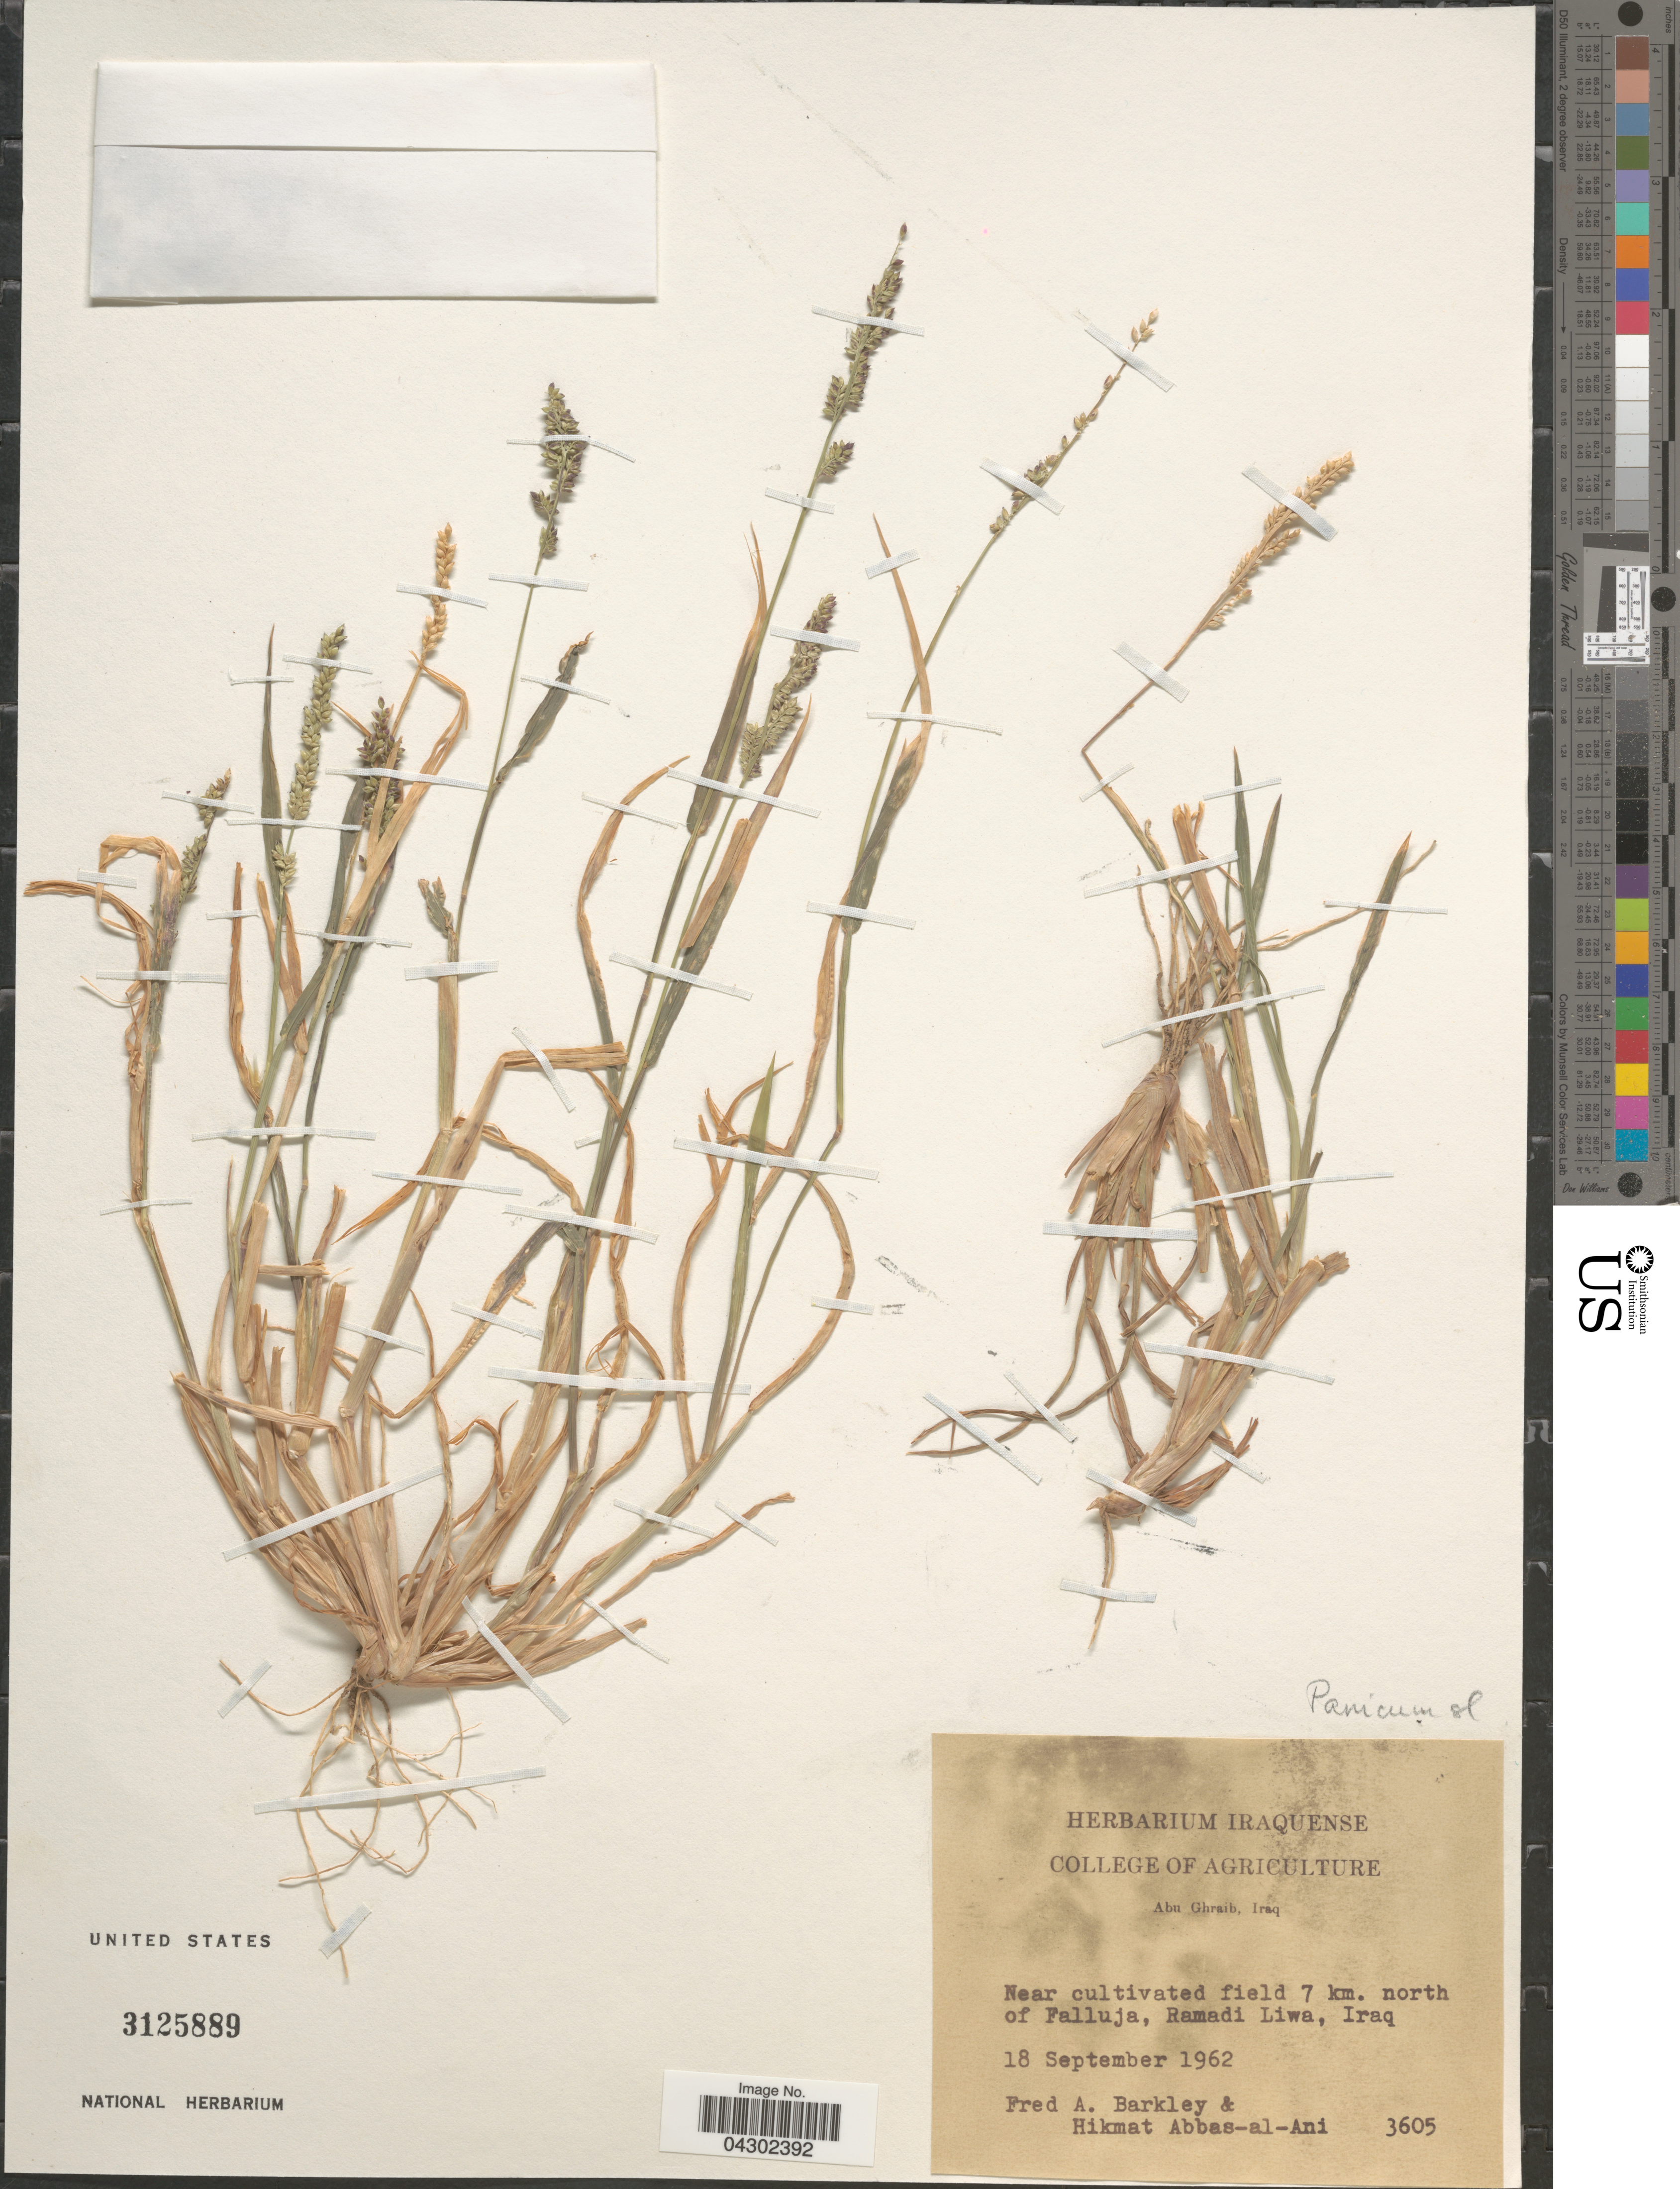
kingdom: Plantae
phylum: Tracheophyta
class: Liliopsida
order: Poales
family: Poaceae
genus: Panicum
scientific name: Panicum sp.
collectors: F. A. Barkley & H. Al-Ani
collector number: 3605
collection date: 1962-09-18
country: Iraq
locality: Near cultivated field 7 km. north of Falluja, Ramadi Liwa.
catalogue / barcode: US 3125889